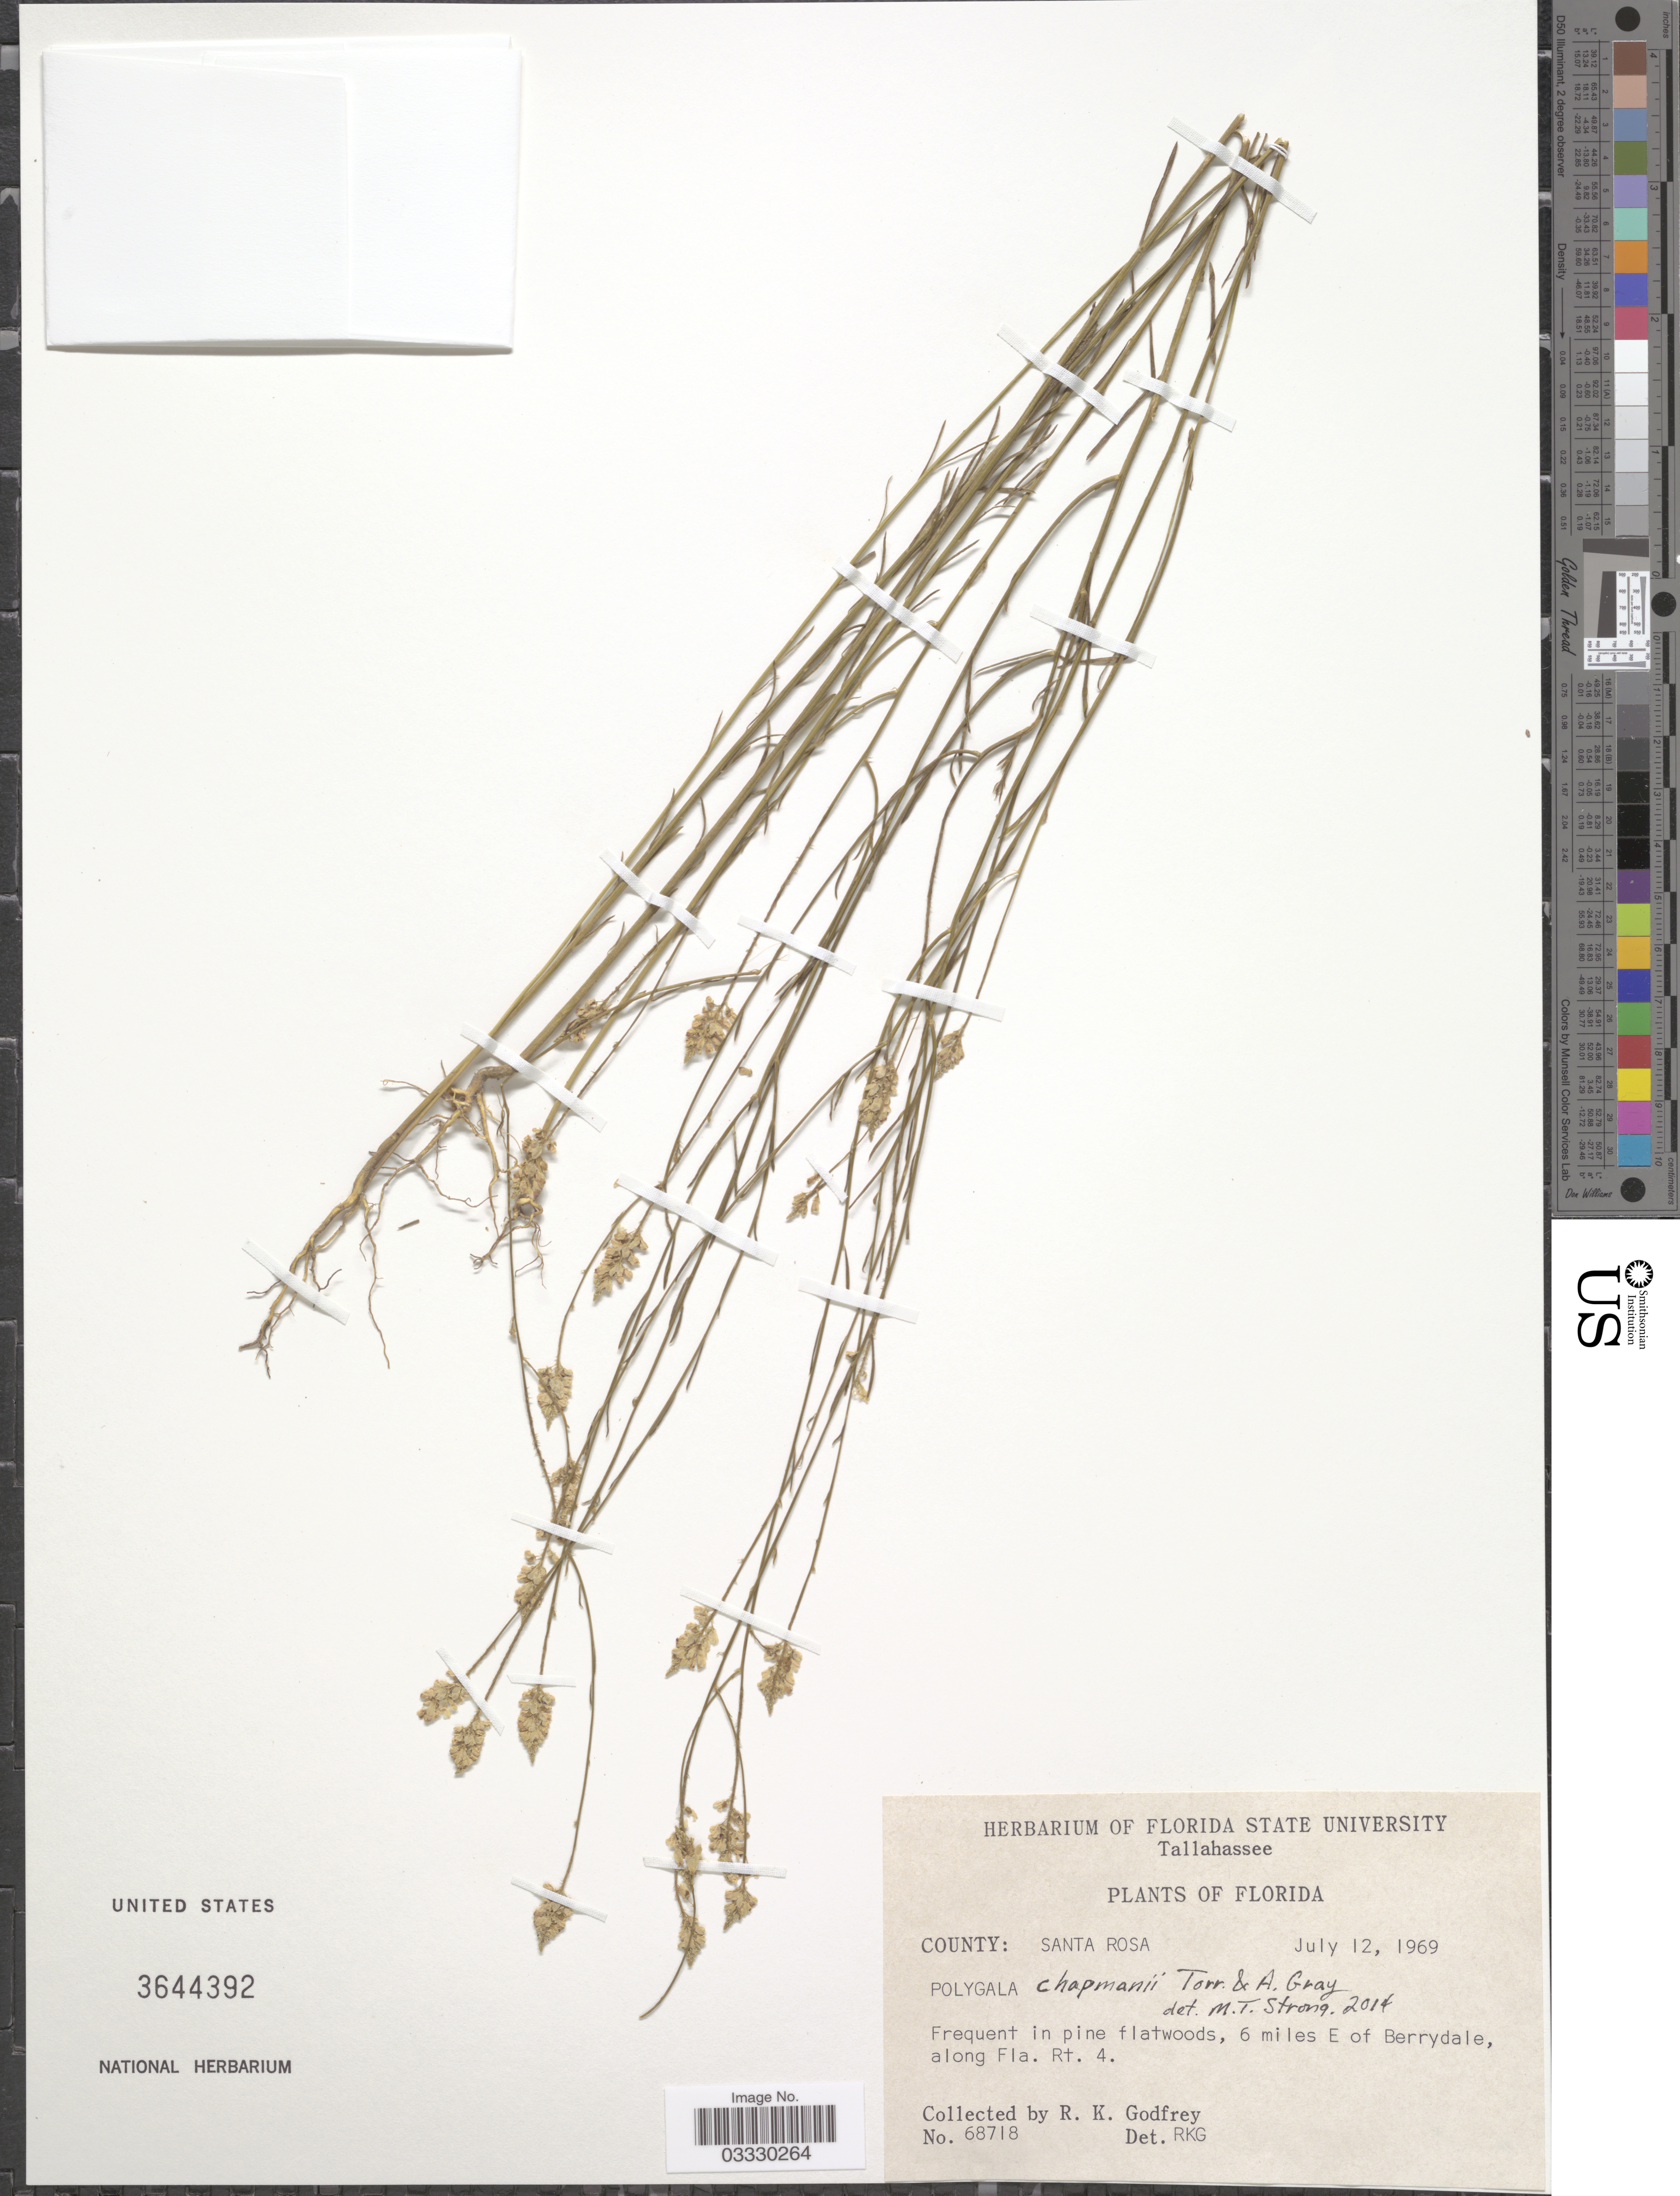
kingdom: Plantae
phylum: Tracheophyta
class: Magnoliopsida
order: Fabales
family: Polygalaceae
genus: Polygala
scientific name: Polygala chapmanii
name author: Torr. & A. Gray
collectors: R. K. Godfrey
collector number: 68718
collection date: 1969-07-12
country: United States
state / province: Florida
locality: County: Santa Rosa. 6 miles E of Berrydale, along Fla. Rt. 44.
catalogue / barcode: US 3644392